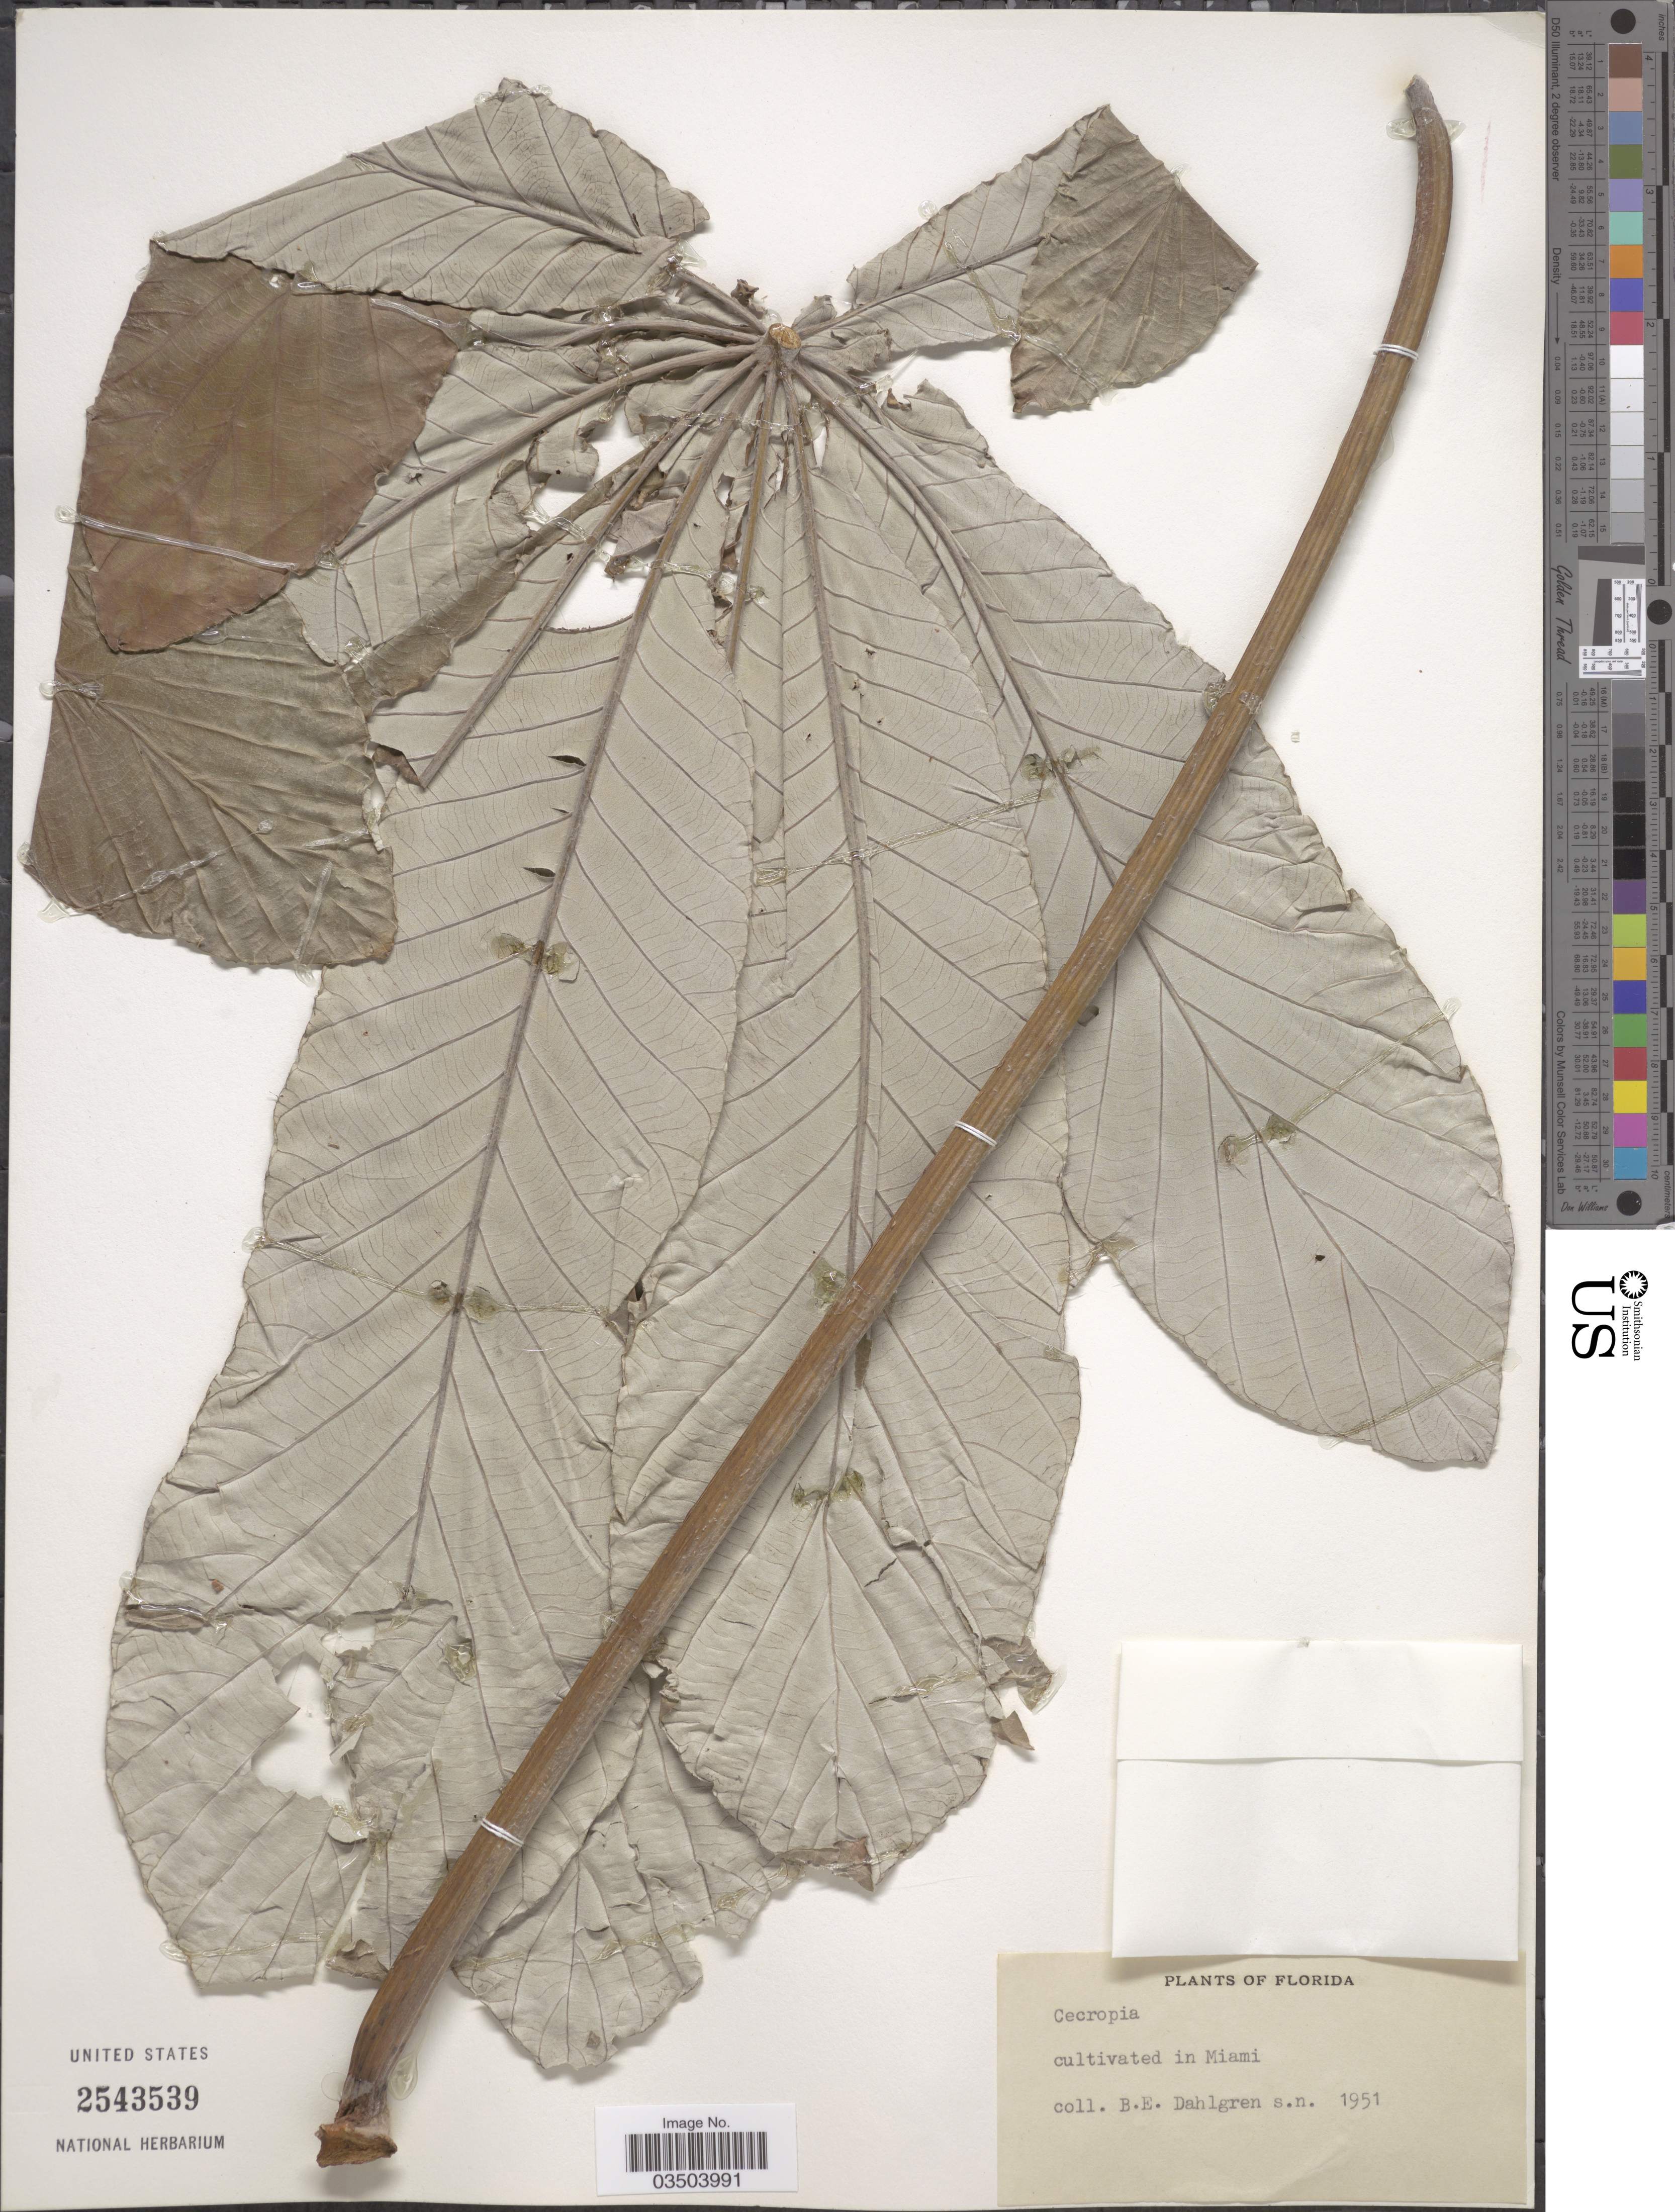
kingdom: Plantae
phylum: Tracheophyta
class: Magnoliopsida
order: Rosales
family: Urticaceae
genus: Cecropia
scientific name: Cecropia sp.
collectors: B. E. Dahlgren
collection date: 1951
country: United States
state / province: Florida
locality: In Miami.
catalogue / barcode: US 2543539